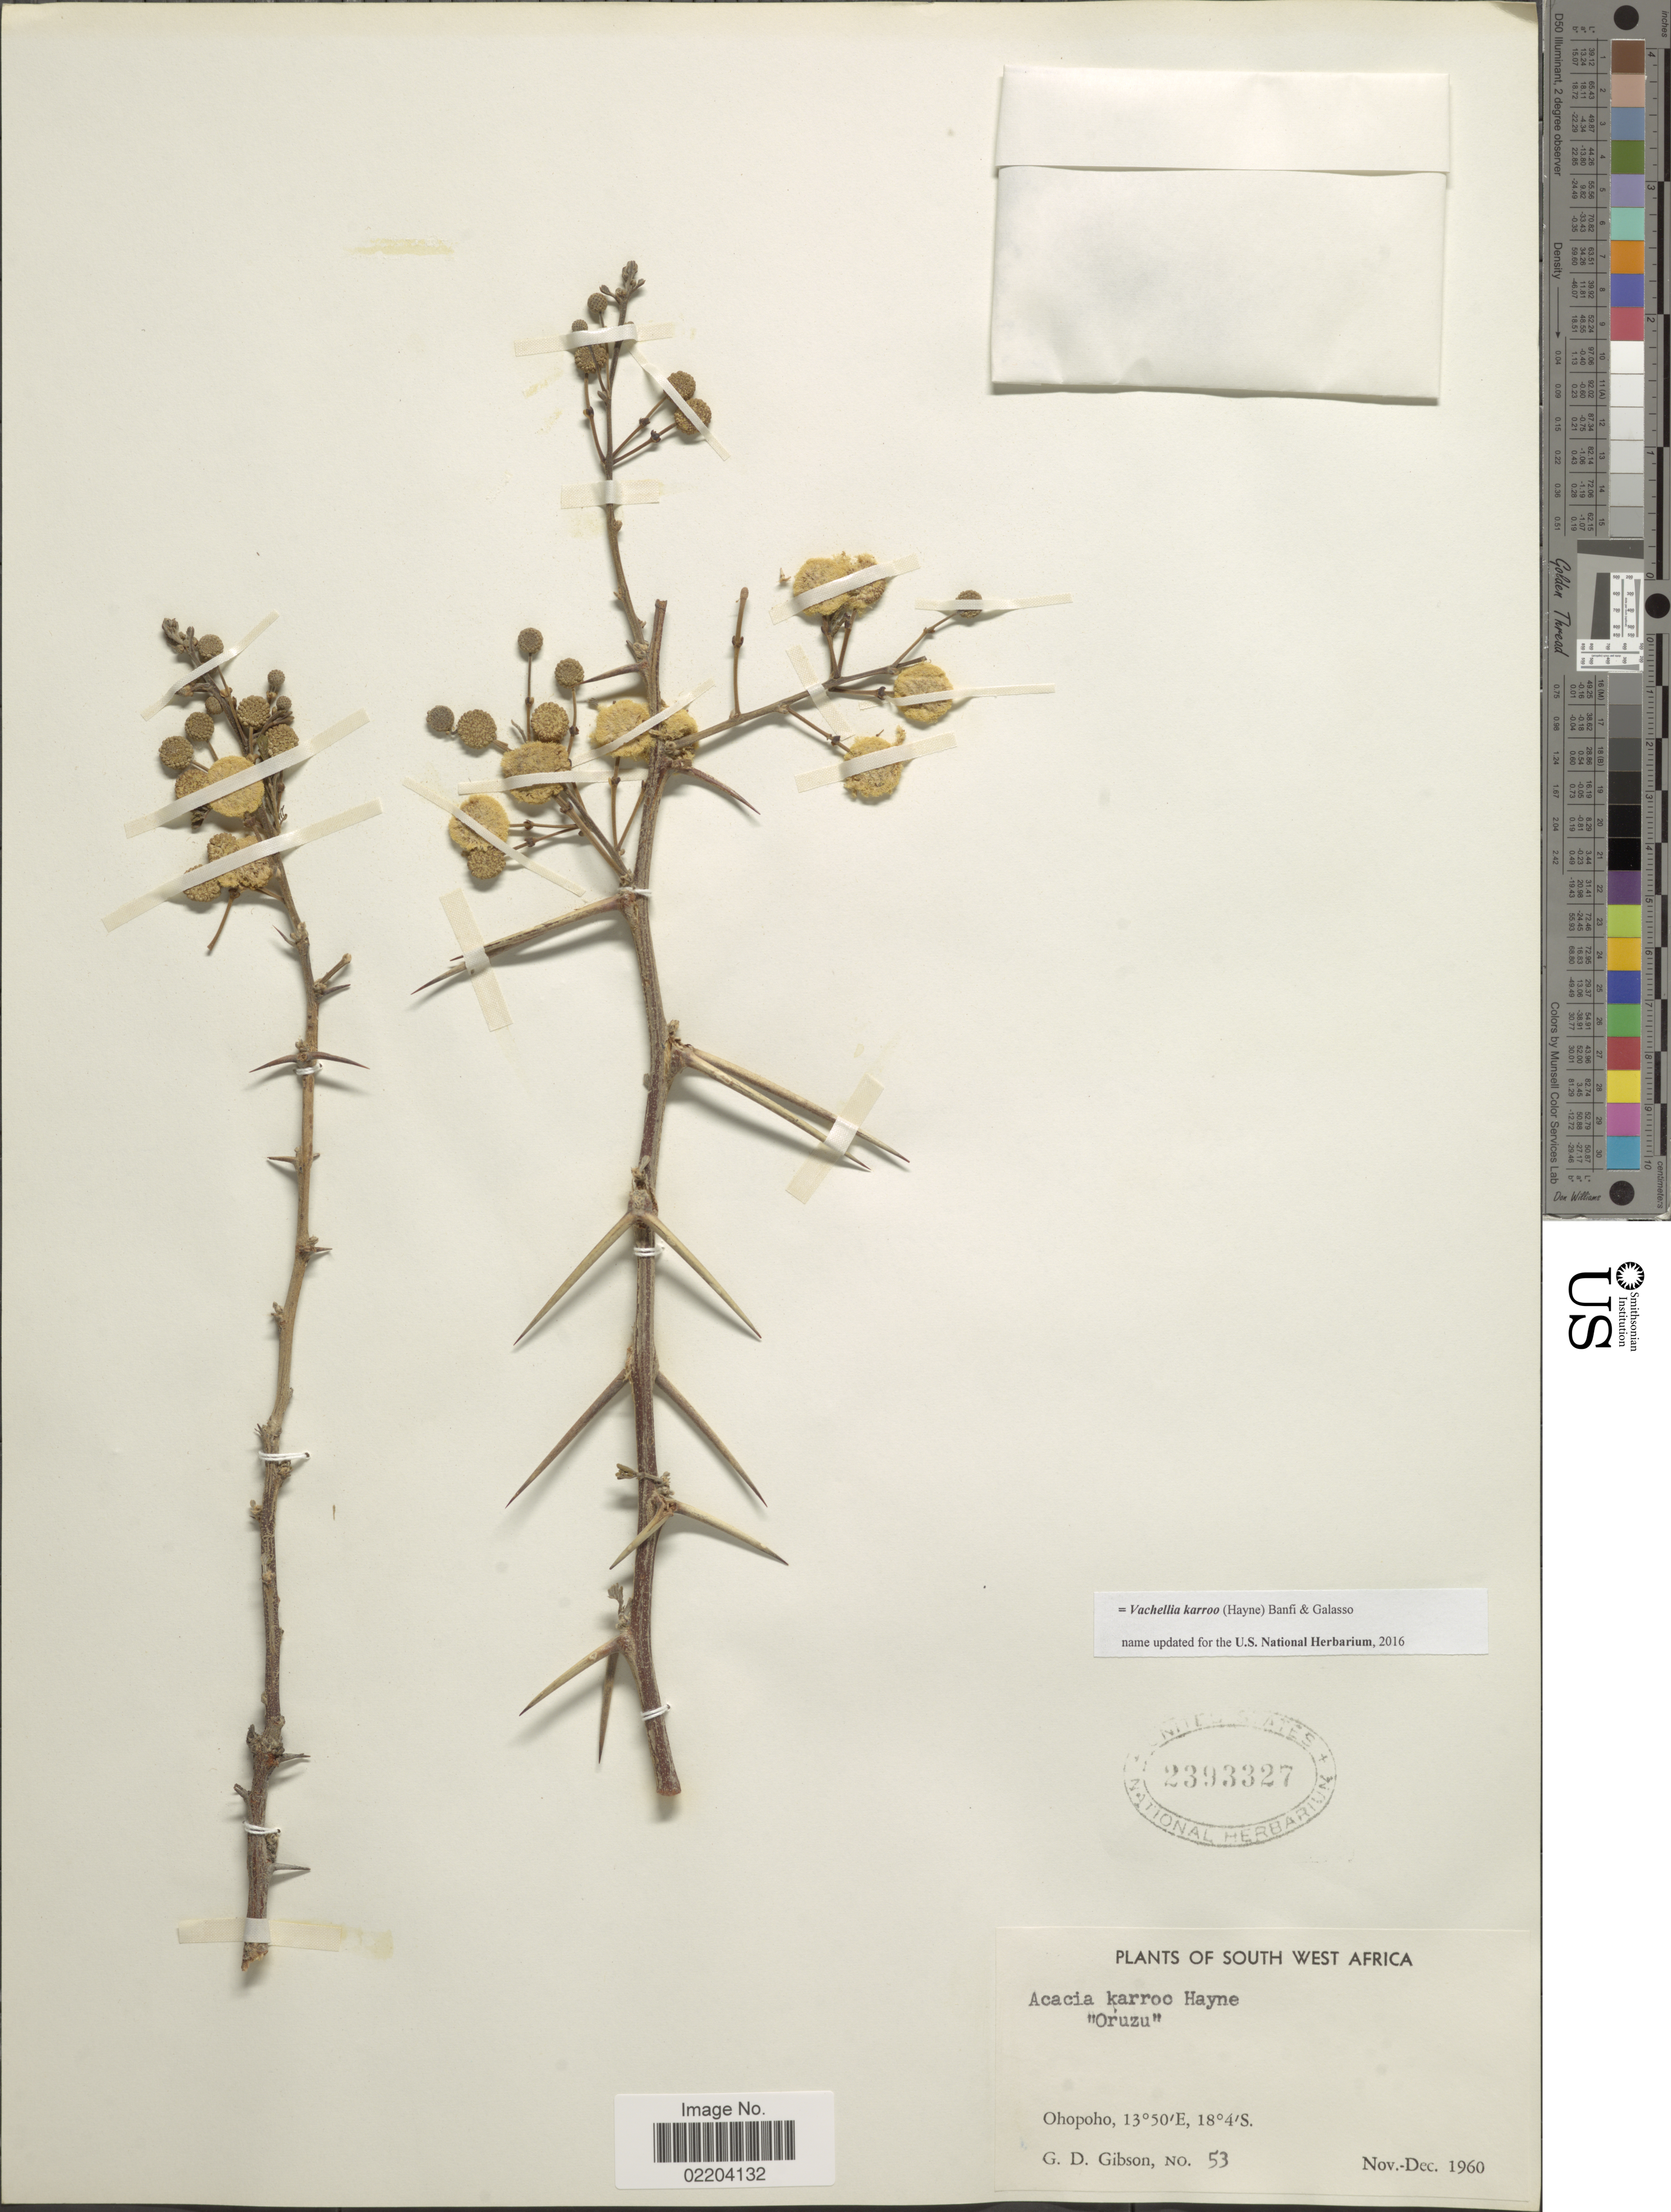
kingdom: Plantae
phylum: Tracheophyta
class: Magnoliopsida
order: Fabales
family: Fabaceae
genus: Vachellia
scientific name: Vachellia karroo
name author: (Hayne) Banfi & Galasso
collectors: G. D. Gibson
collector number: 53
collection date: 1960-11/1960-12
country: Namibia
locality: Ohopoho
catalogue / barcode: US 2393327